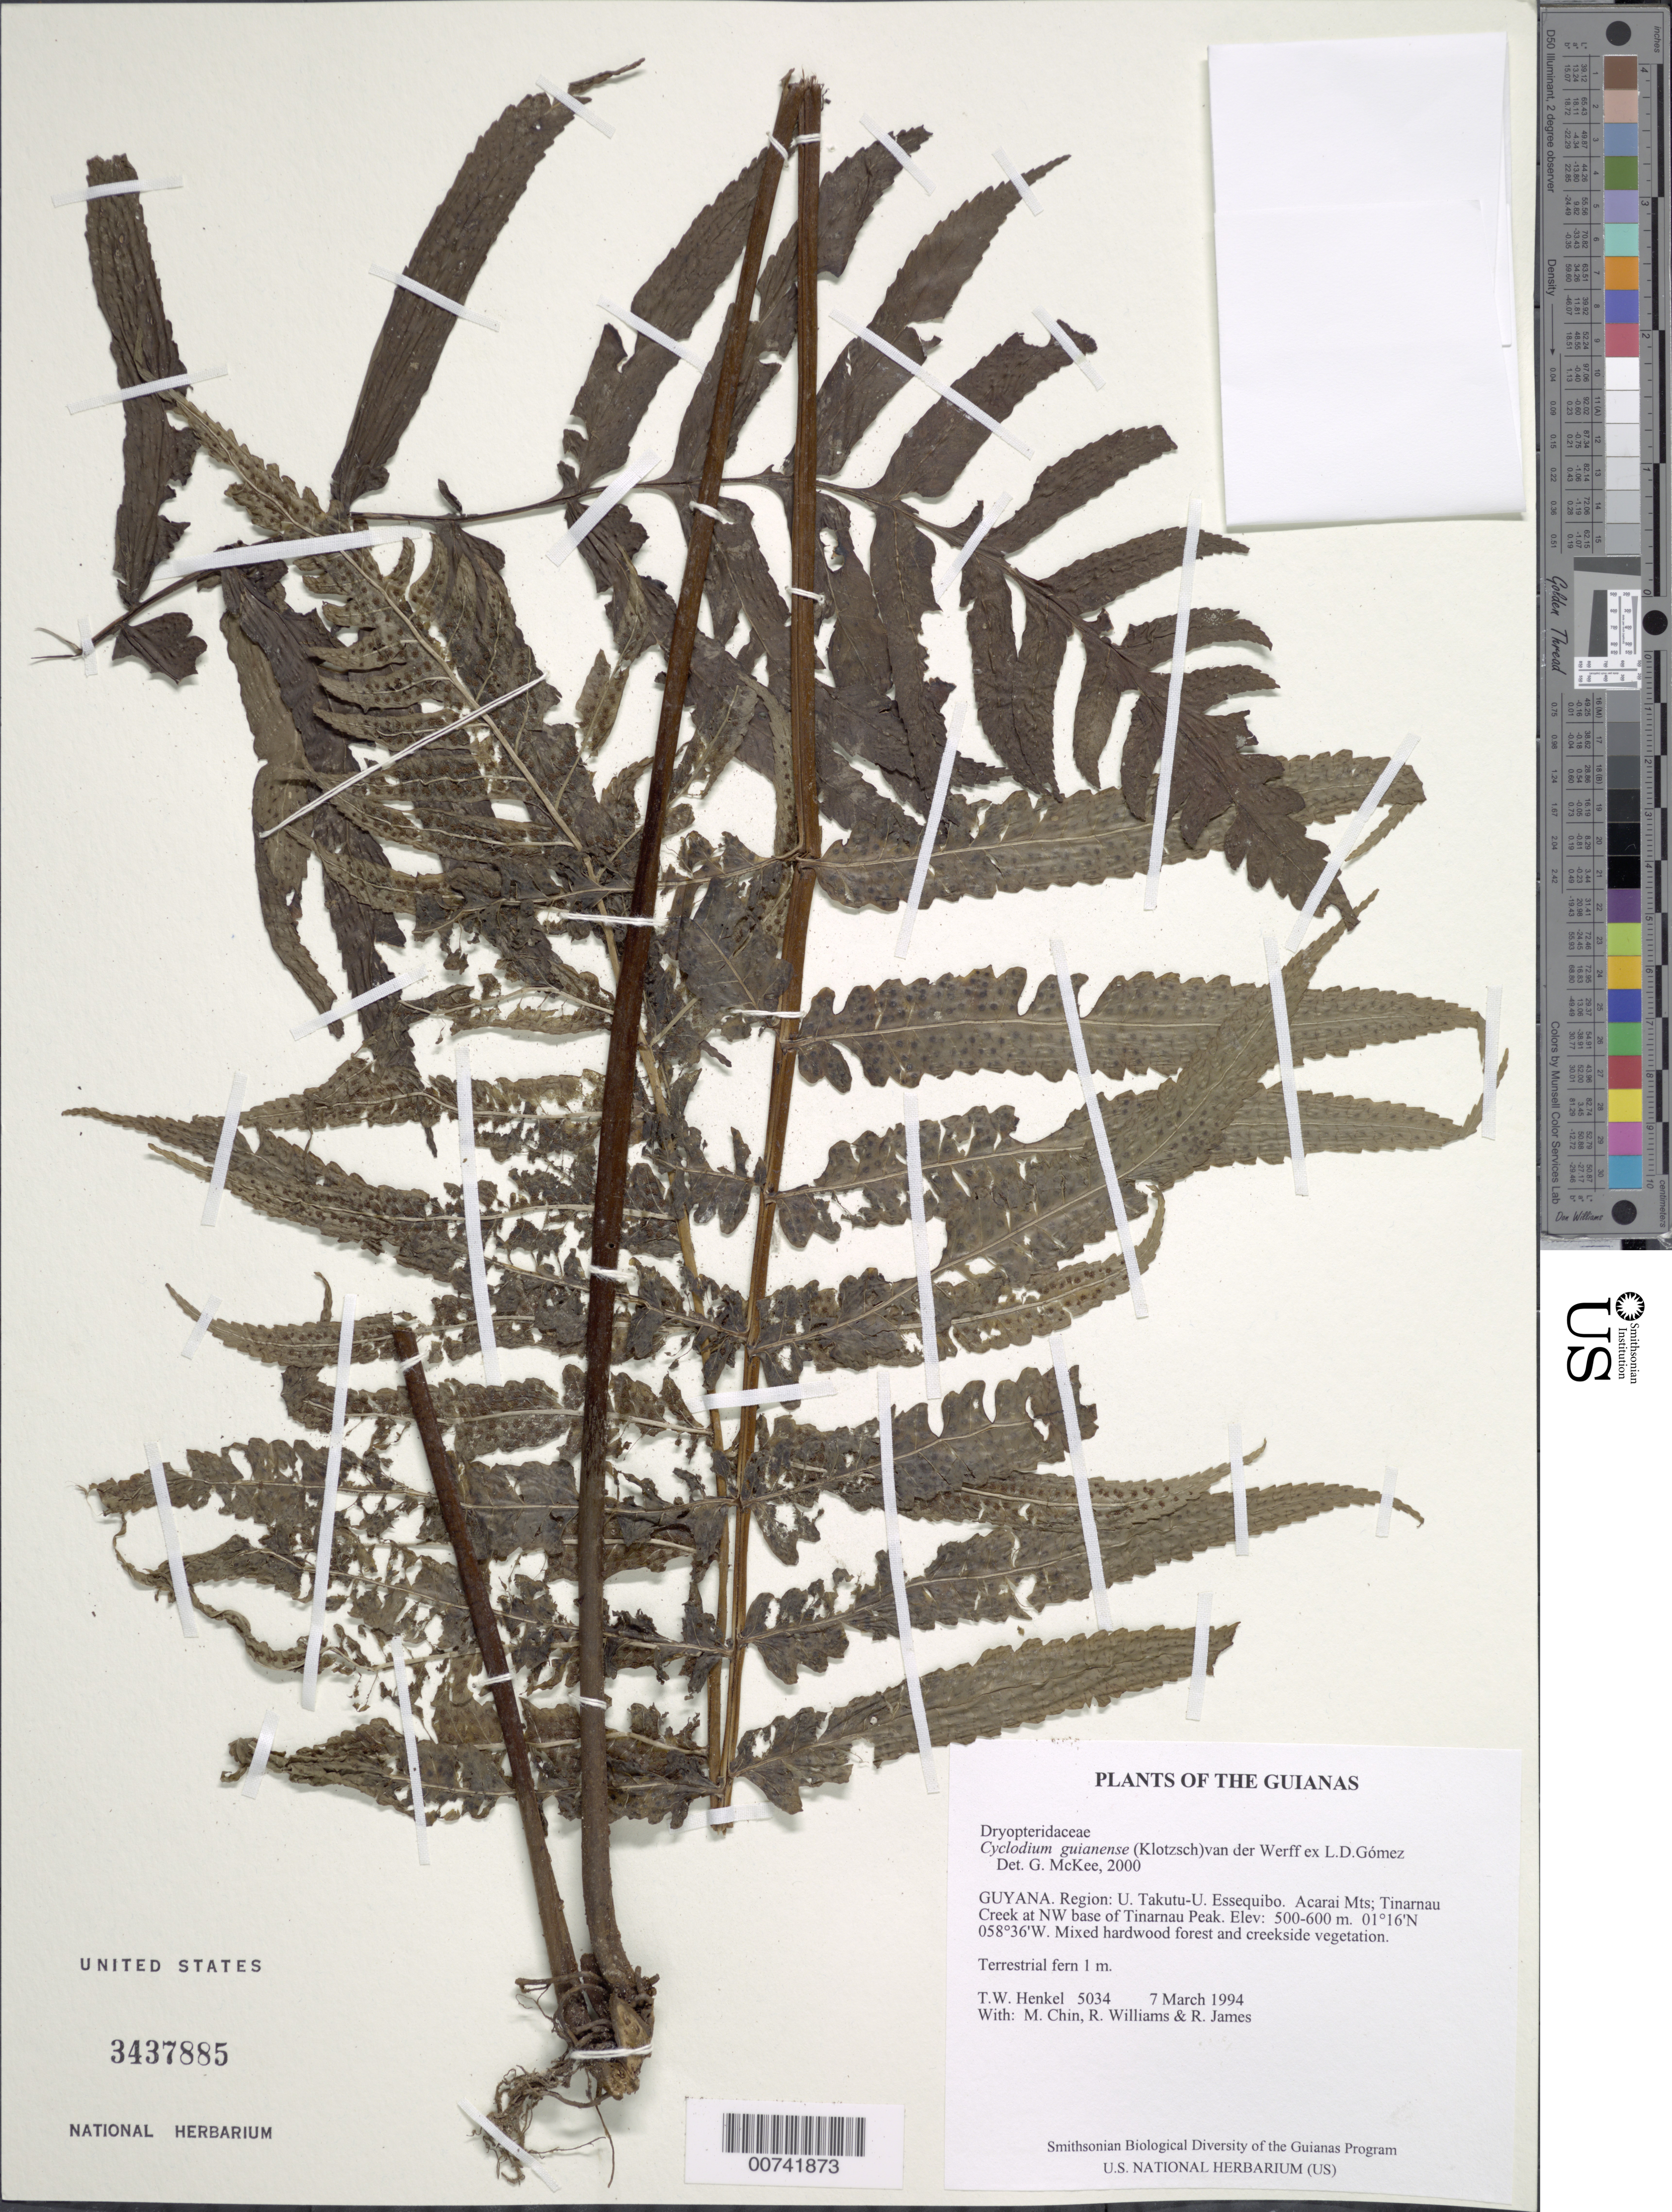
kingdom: Plantae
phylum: Tracheophyta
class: Polypodiopsida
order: Polypodiales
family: Dryopteridaceae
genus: Cyclodium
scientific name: Cyclodium guianense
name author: (Klotzsch) van der Werff ex L.D. Gómez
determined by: McKee, G. S., (US), NMNH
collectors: T. Henkel, M. Chin, R. Williams & R. James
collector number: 5034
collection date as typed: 7 March 1994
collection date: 1994-03-07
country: Guyana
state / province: U. Takutu-U. Essequibo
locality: Acarai Mts; Tinarnau Creek at NW base of Tinarnau Peak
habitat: Mixed hardwood forest and creekside vegetation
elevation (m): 500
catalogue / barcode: US 3437885